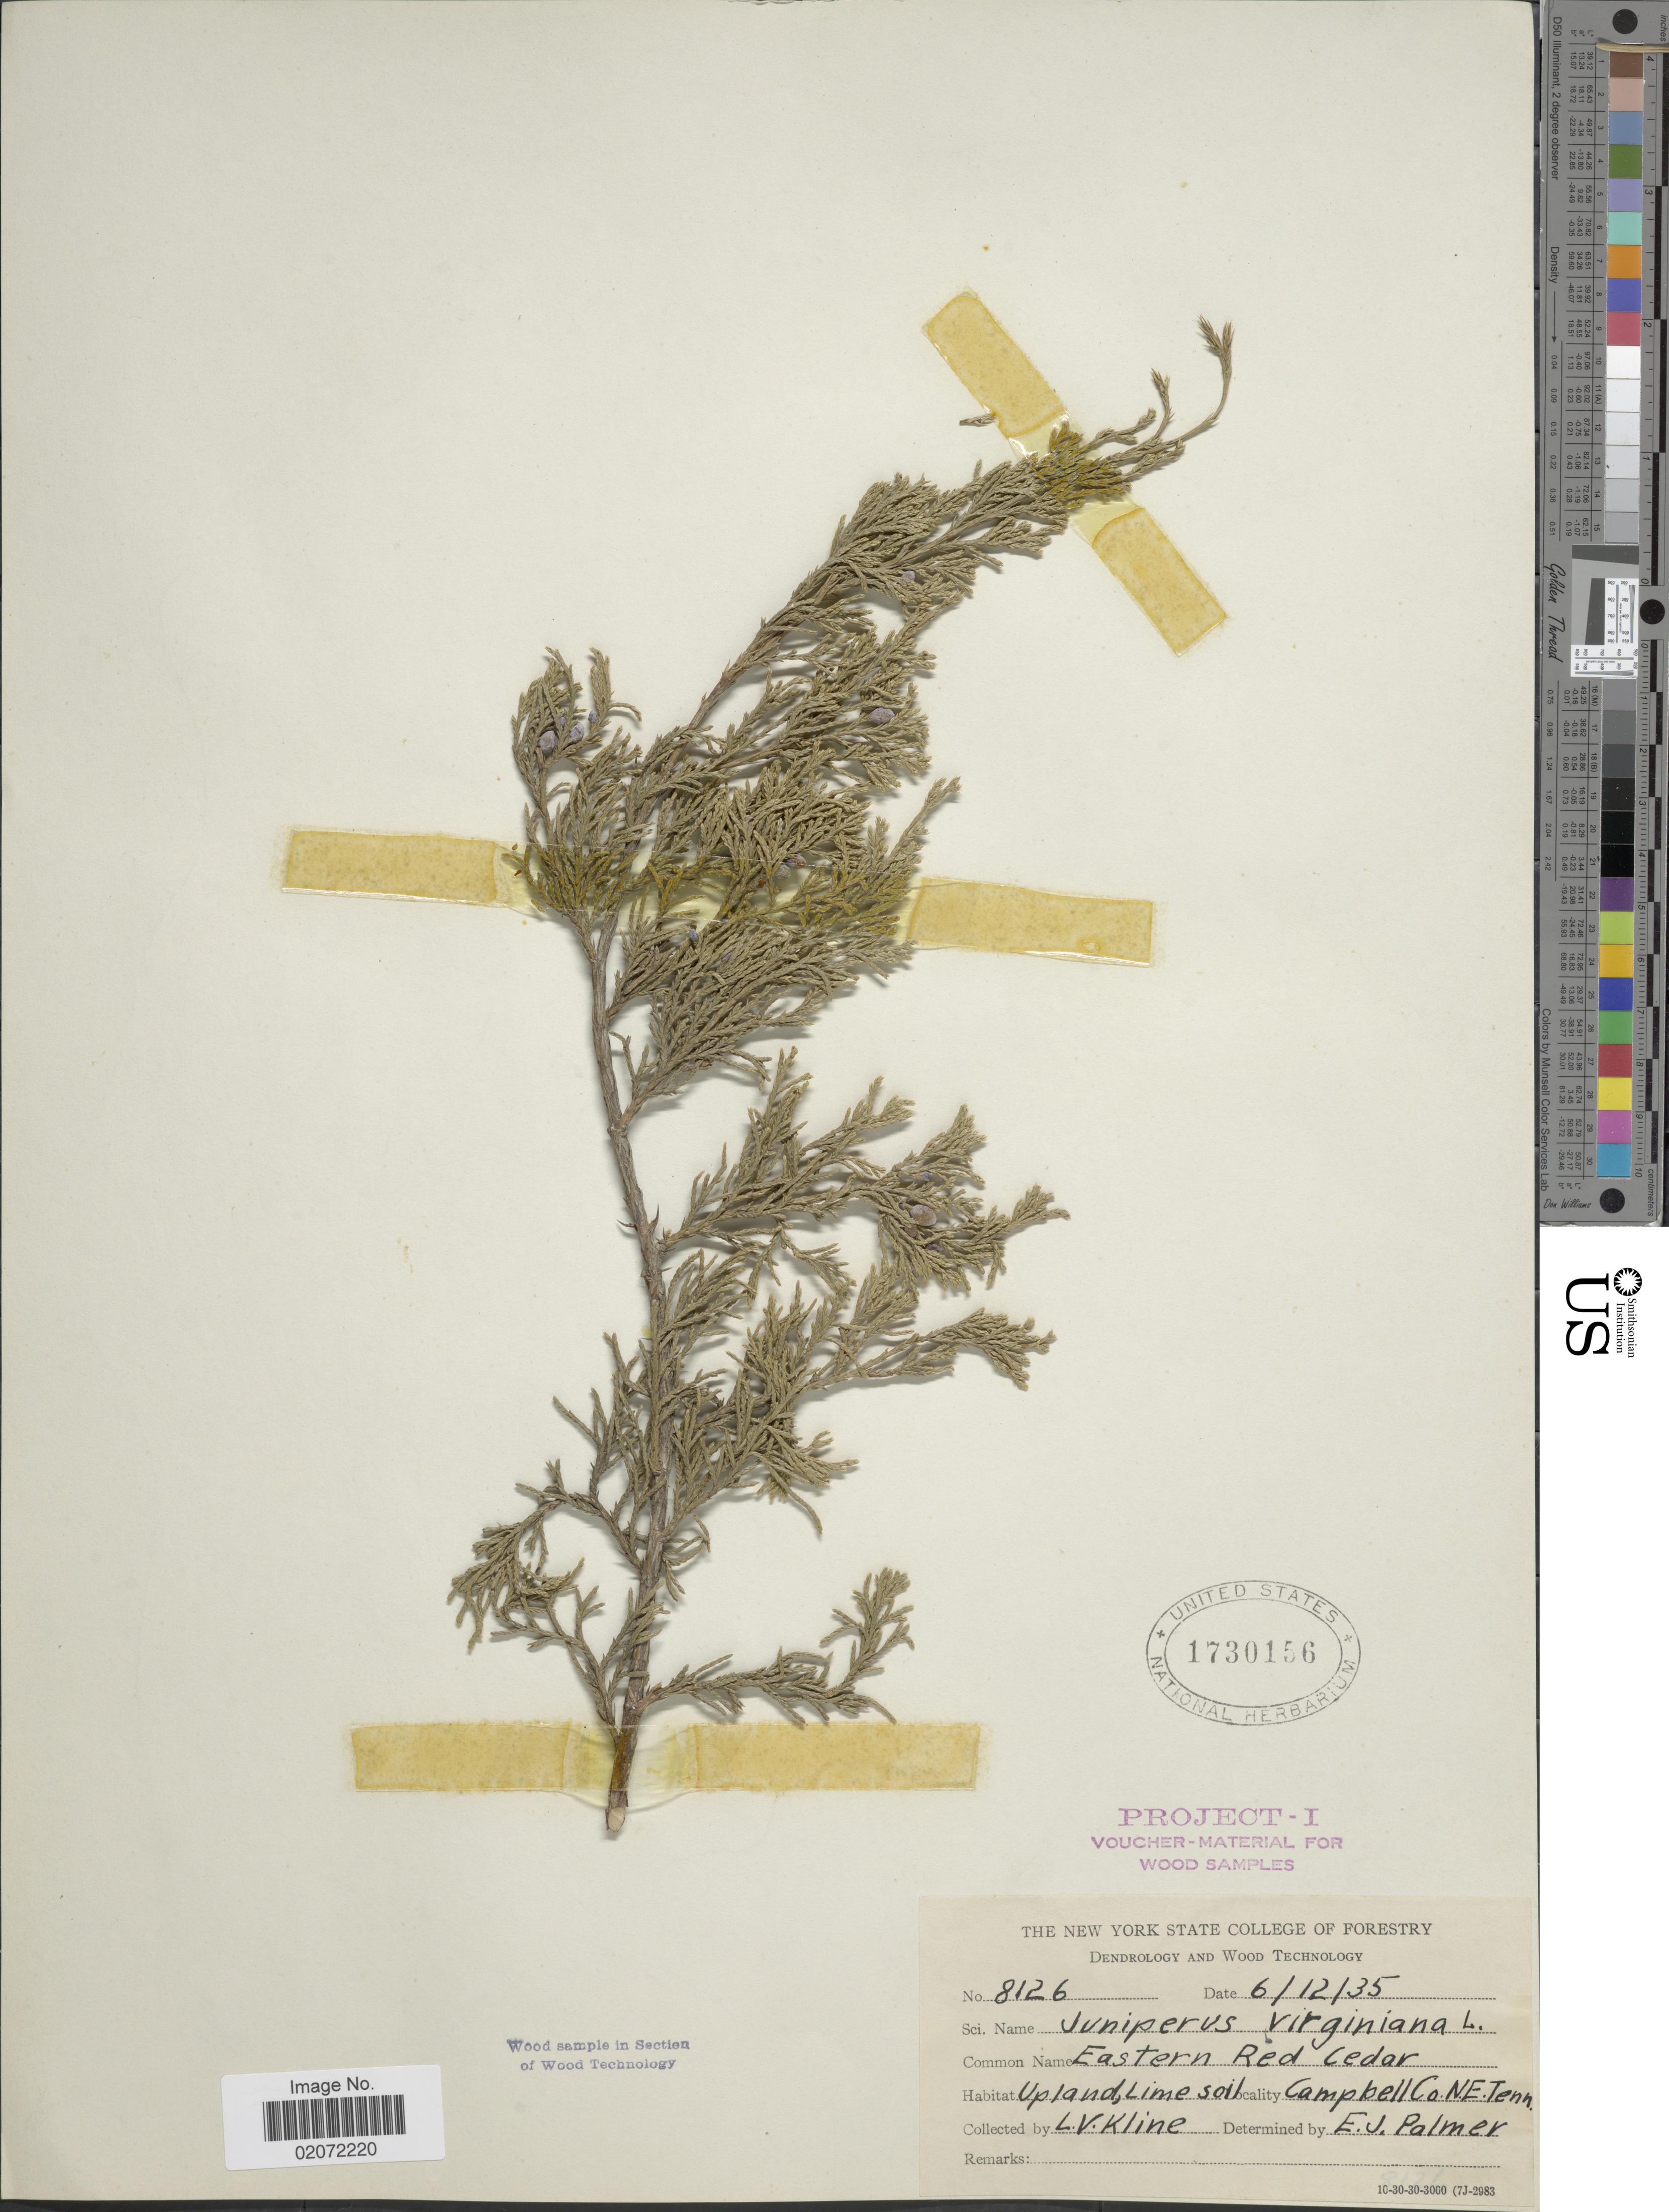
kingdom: Plantae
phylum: Tracheophyta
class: Pinopsida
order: Pinales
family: Cupressaceae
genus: Juniperus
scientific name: Juniperus virginiana var. pyramidalis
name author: Carrière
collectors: L. Kline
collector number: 8126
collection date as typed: Transcribed d/m/y: 12/6/35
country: United States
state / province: Tennessee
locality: Campbell Co. NE. Tenn.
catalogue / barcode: US 1730156